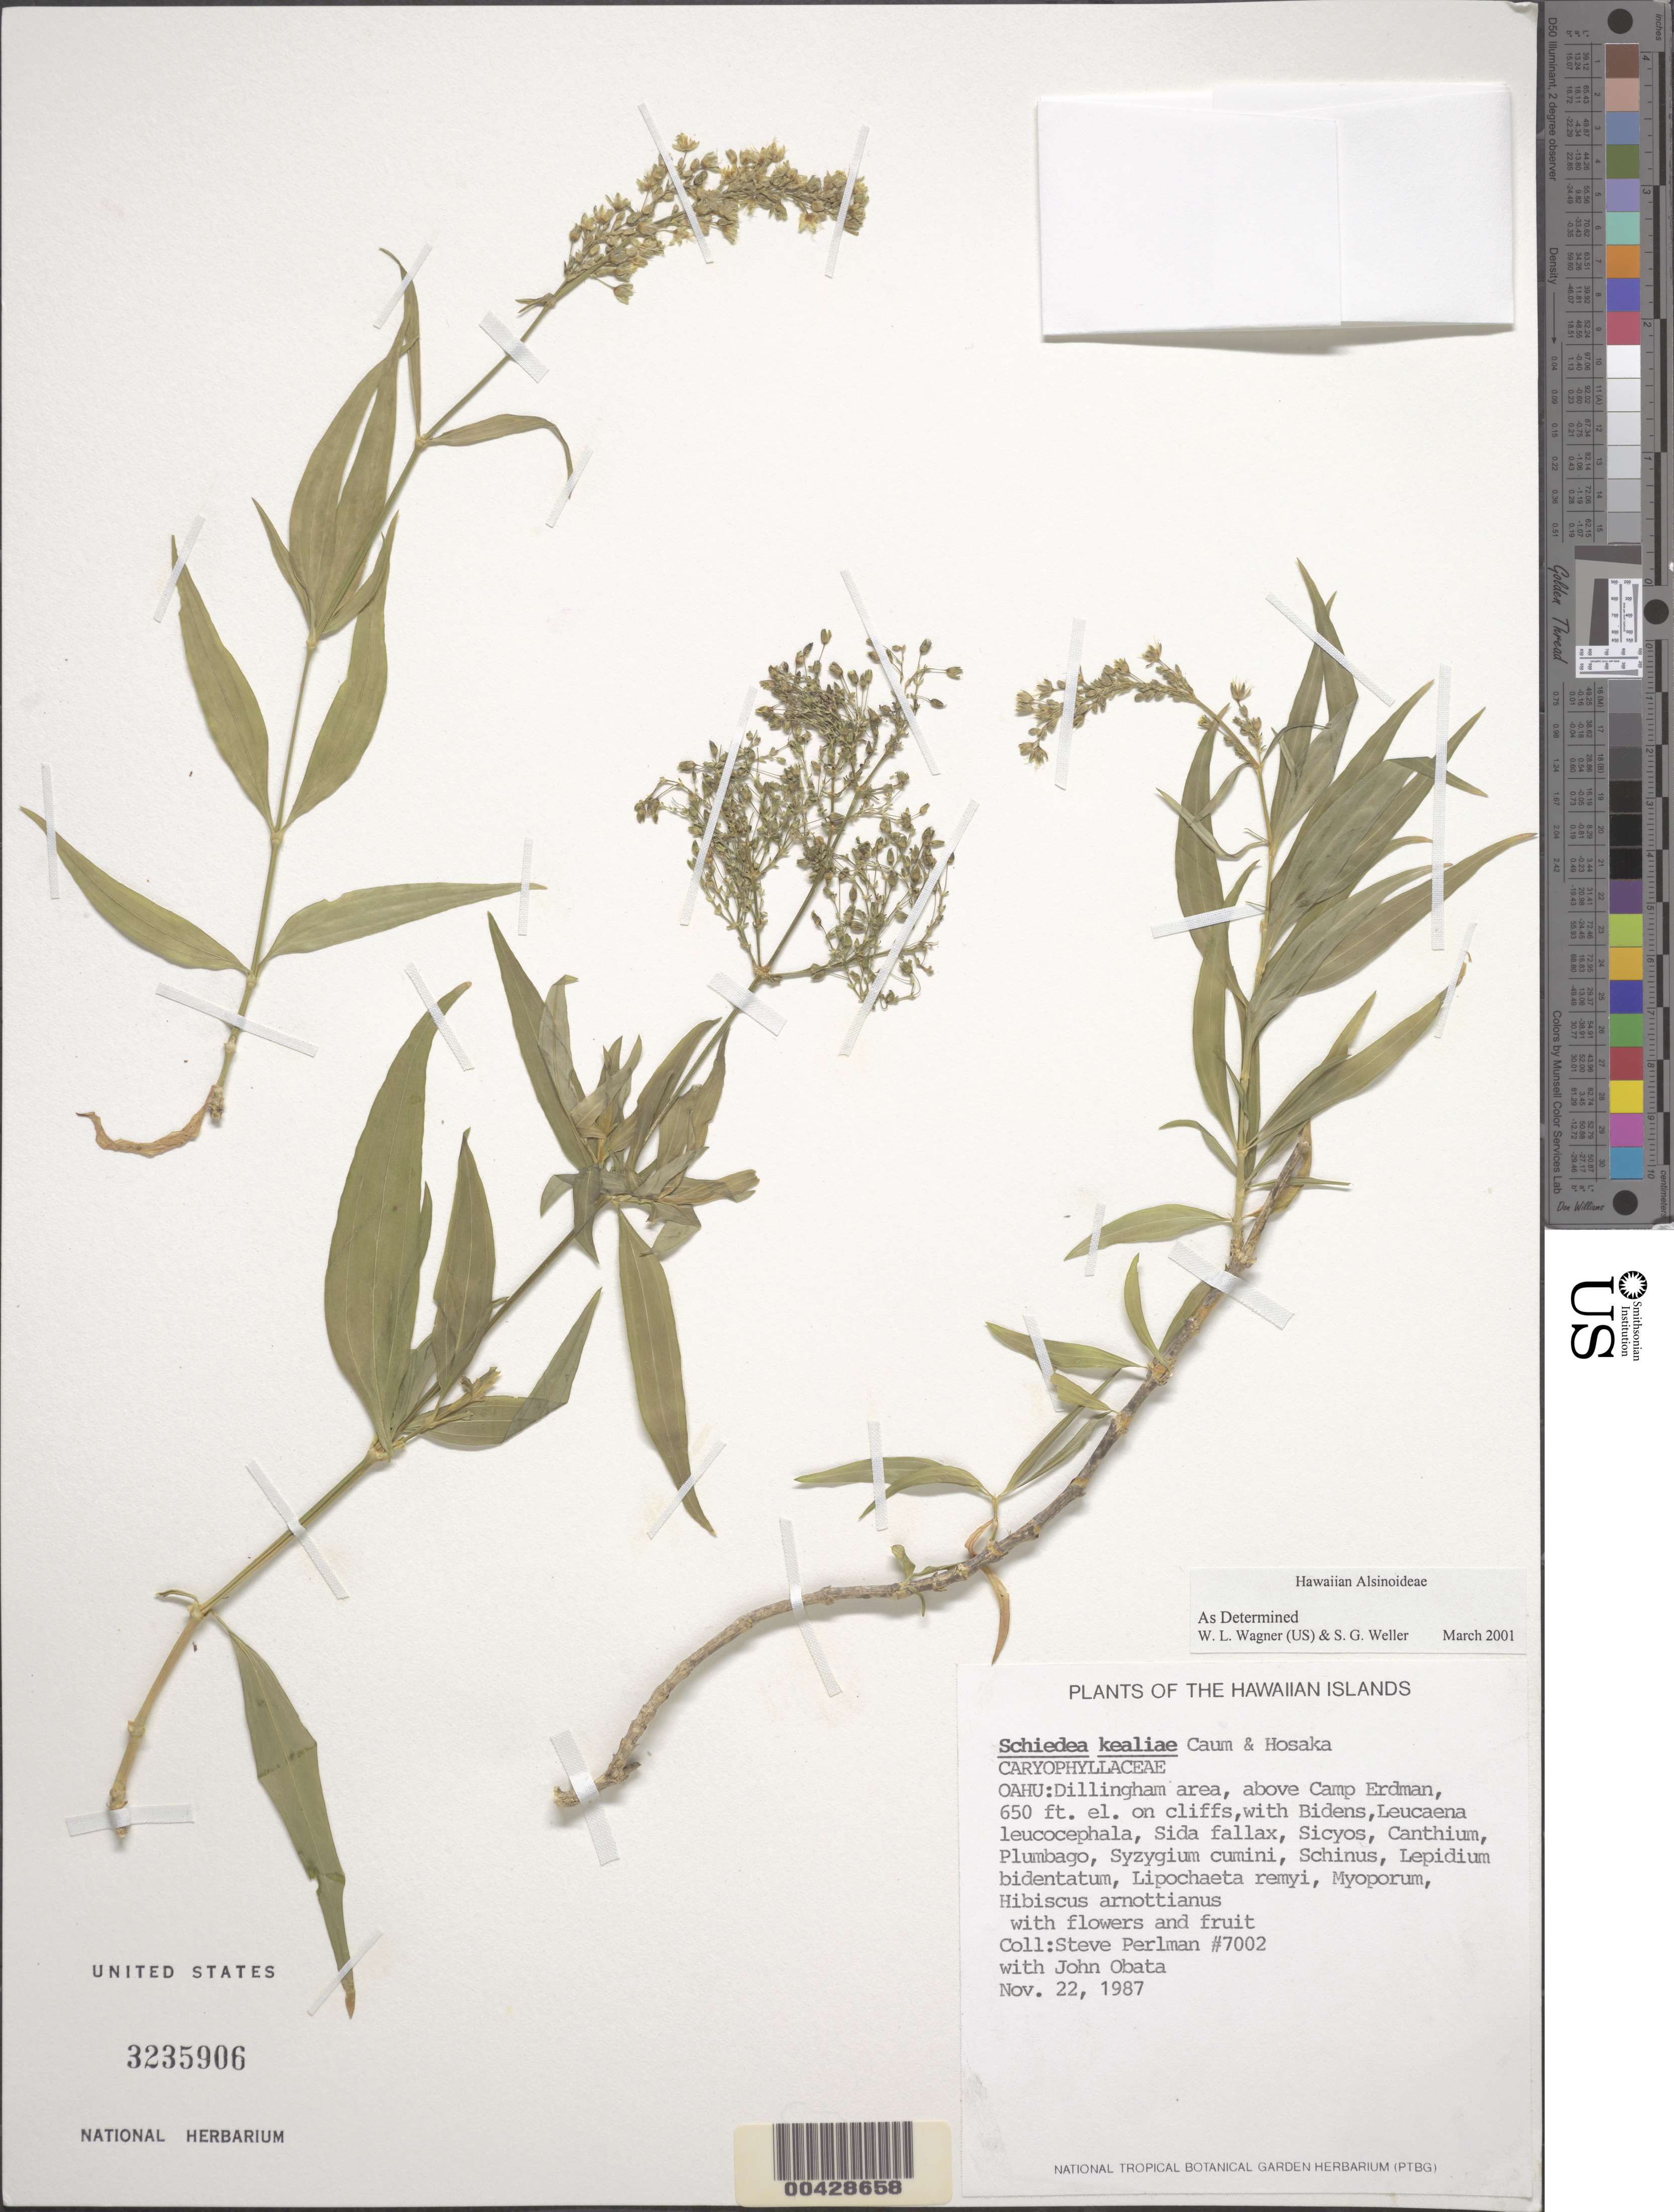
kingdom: Plantae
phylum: Tracheophyta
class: Magnoliopsida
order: Caryophyllales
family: Caryophyllaceae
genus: Schiedea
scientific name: Schiedea kealiae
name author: Caum & Hosaka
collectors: S. P. Perlman & J. Obata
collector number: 7002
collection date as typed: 22 Nov 1987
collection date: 1987-11-22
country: United States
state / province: Hawaii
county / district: Honolulu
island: Oahu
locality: Dillingham area, above Camp Erdman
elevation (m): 2133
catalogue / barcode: US 3235906